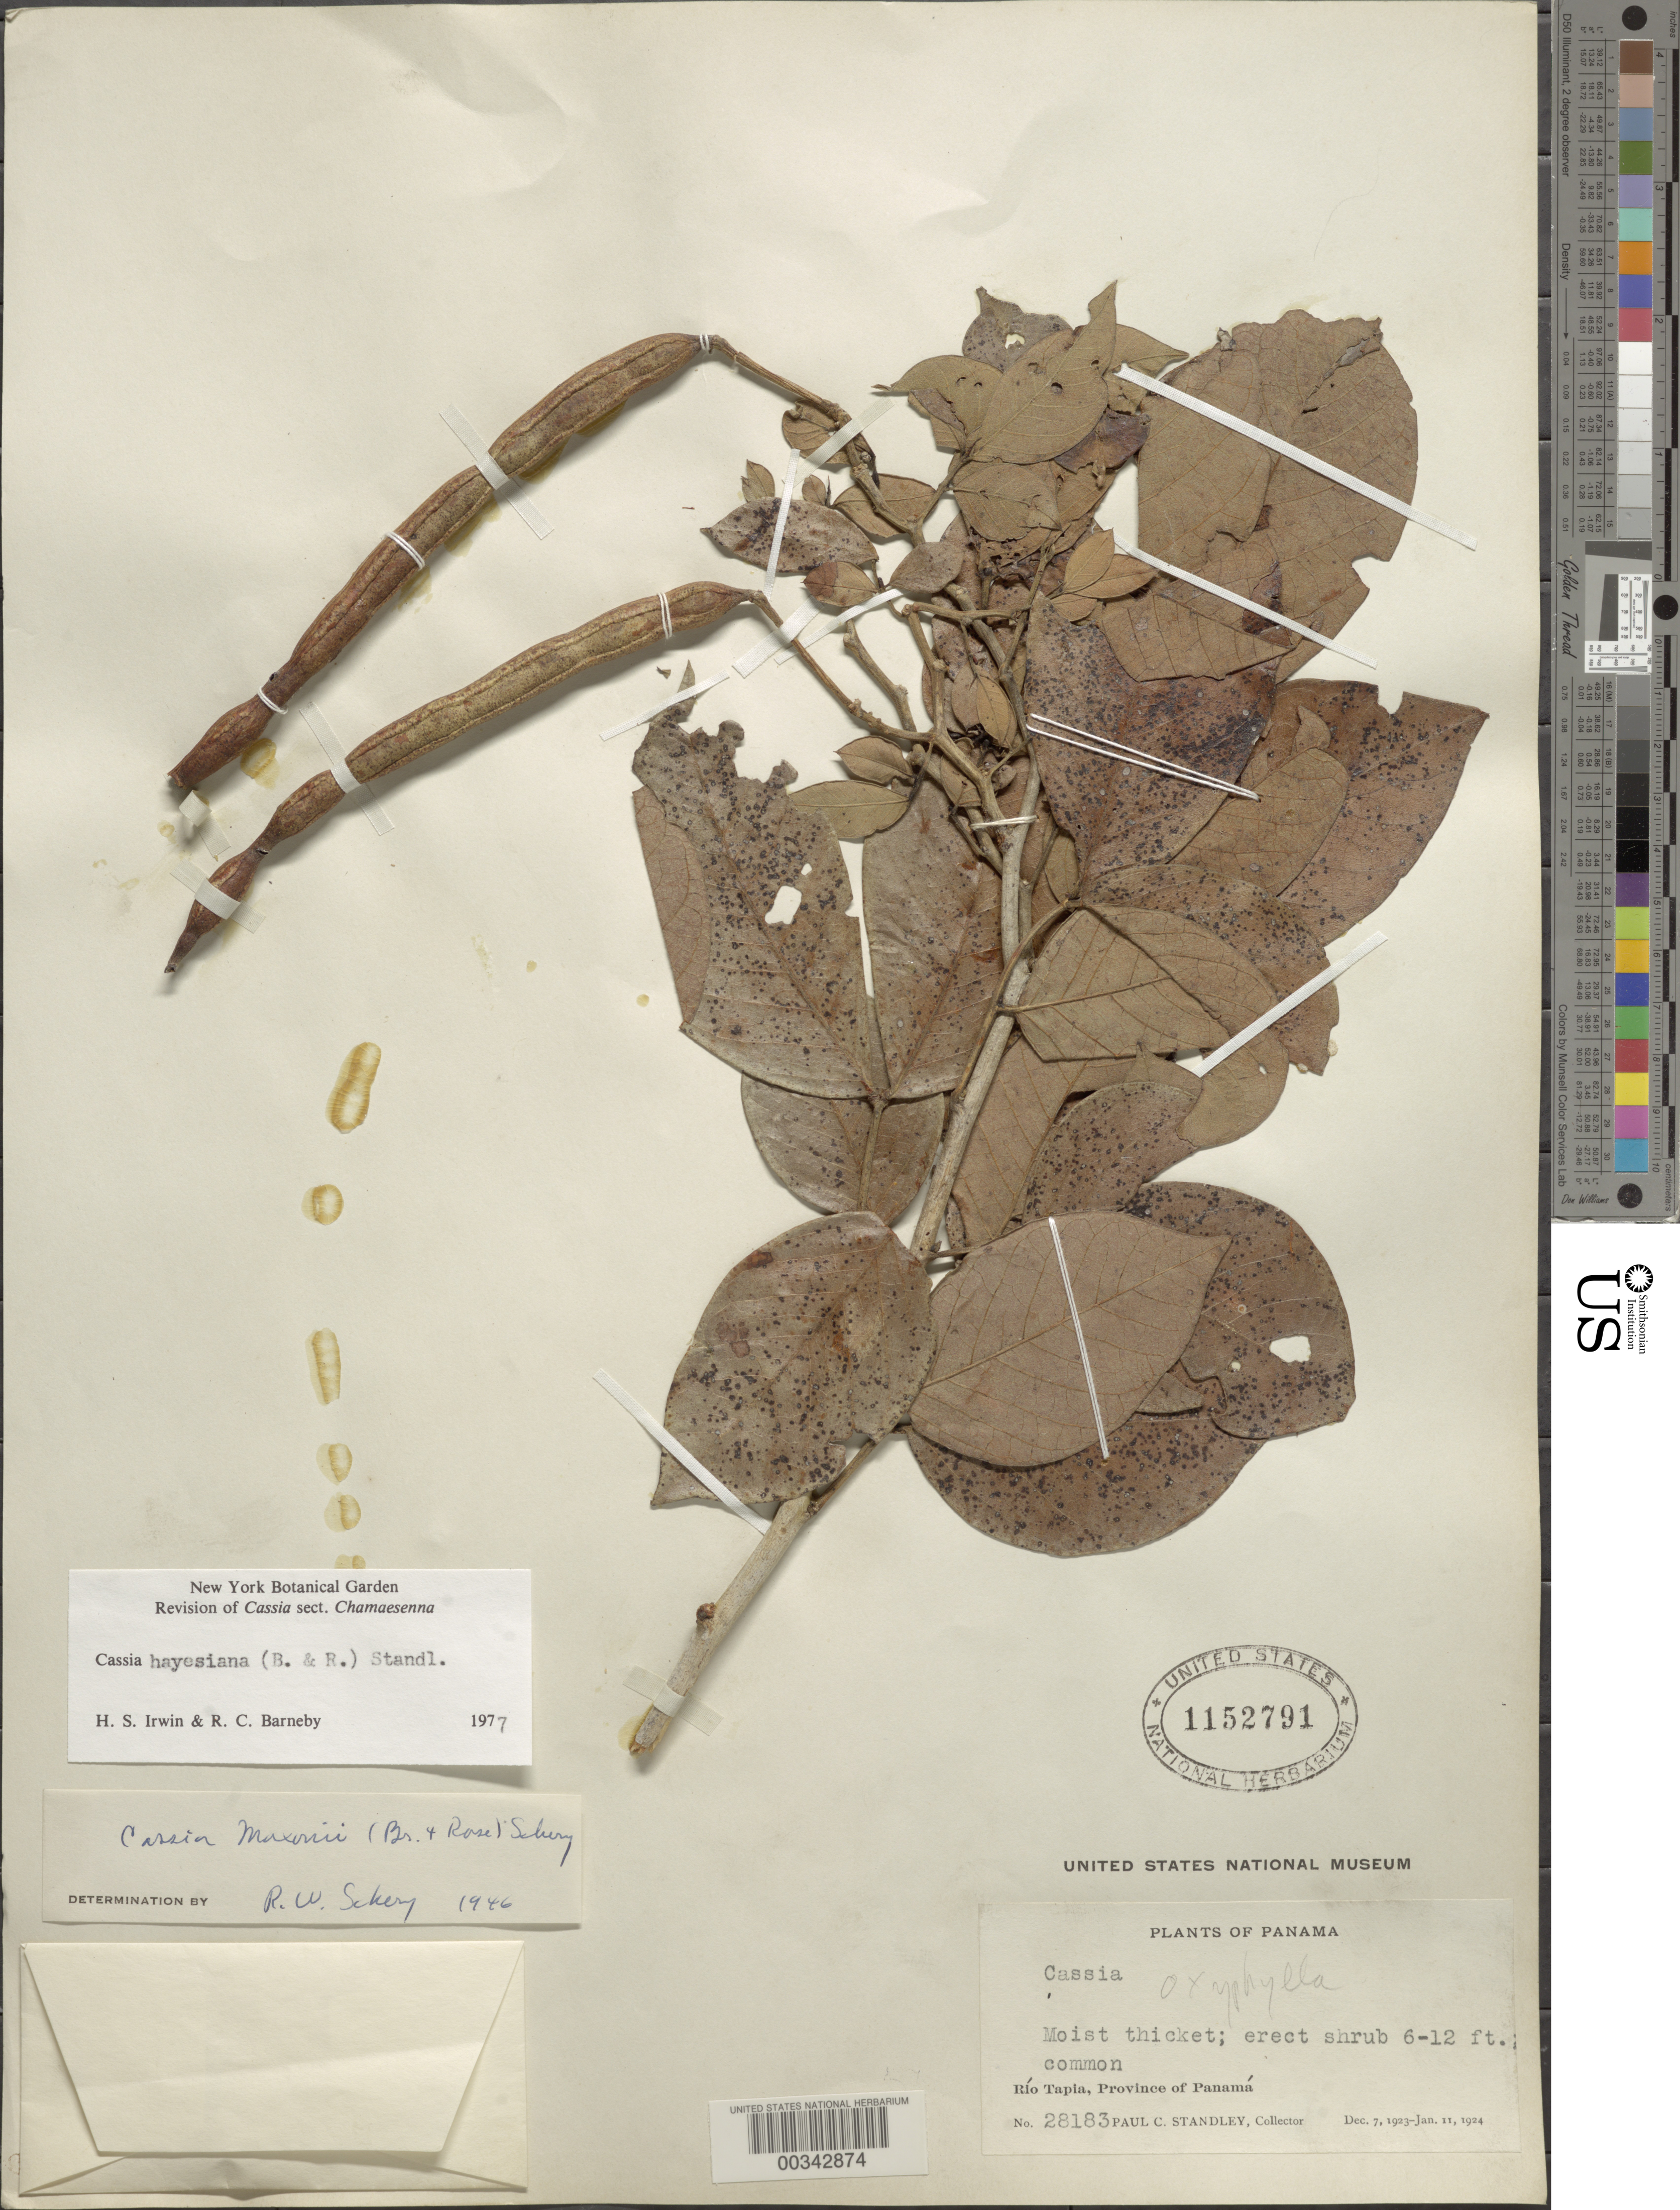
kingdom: Plantae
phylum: Tracheophyta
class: Magnoliopsida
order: Fabales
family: Fabaceae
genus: Senna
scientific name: Senna hayesiana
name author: (Britton & Rose) H.S. Irwin & Barneby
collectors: P. C. Standley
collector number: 28183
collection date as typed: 07 Dec 1923 to 11 Jan 1924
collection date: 1923-12-07/1924-01-11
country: Panama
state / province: Panamá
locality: Rio Tapia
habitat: Moist thicket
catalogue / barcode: US 1152791